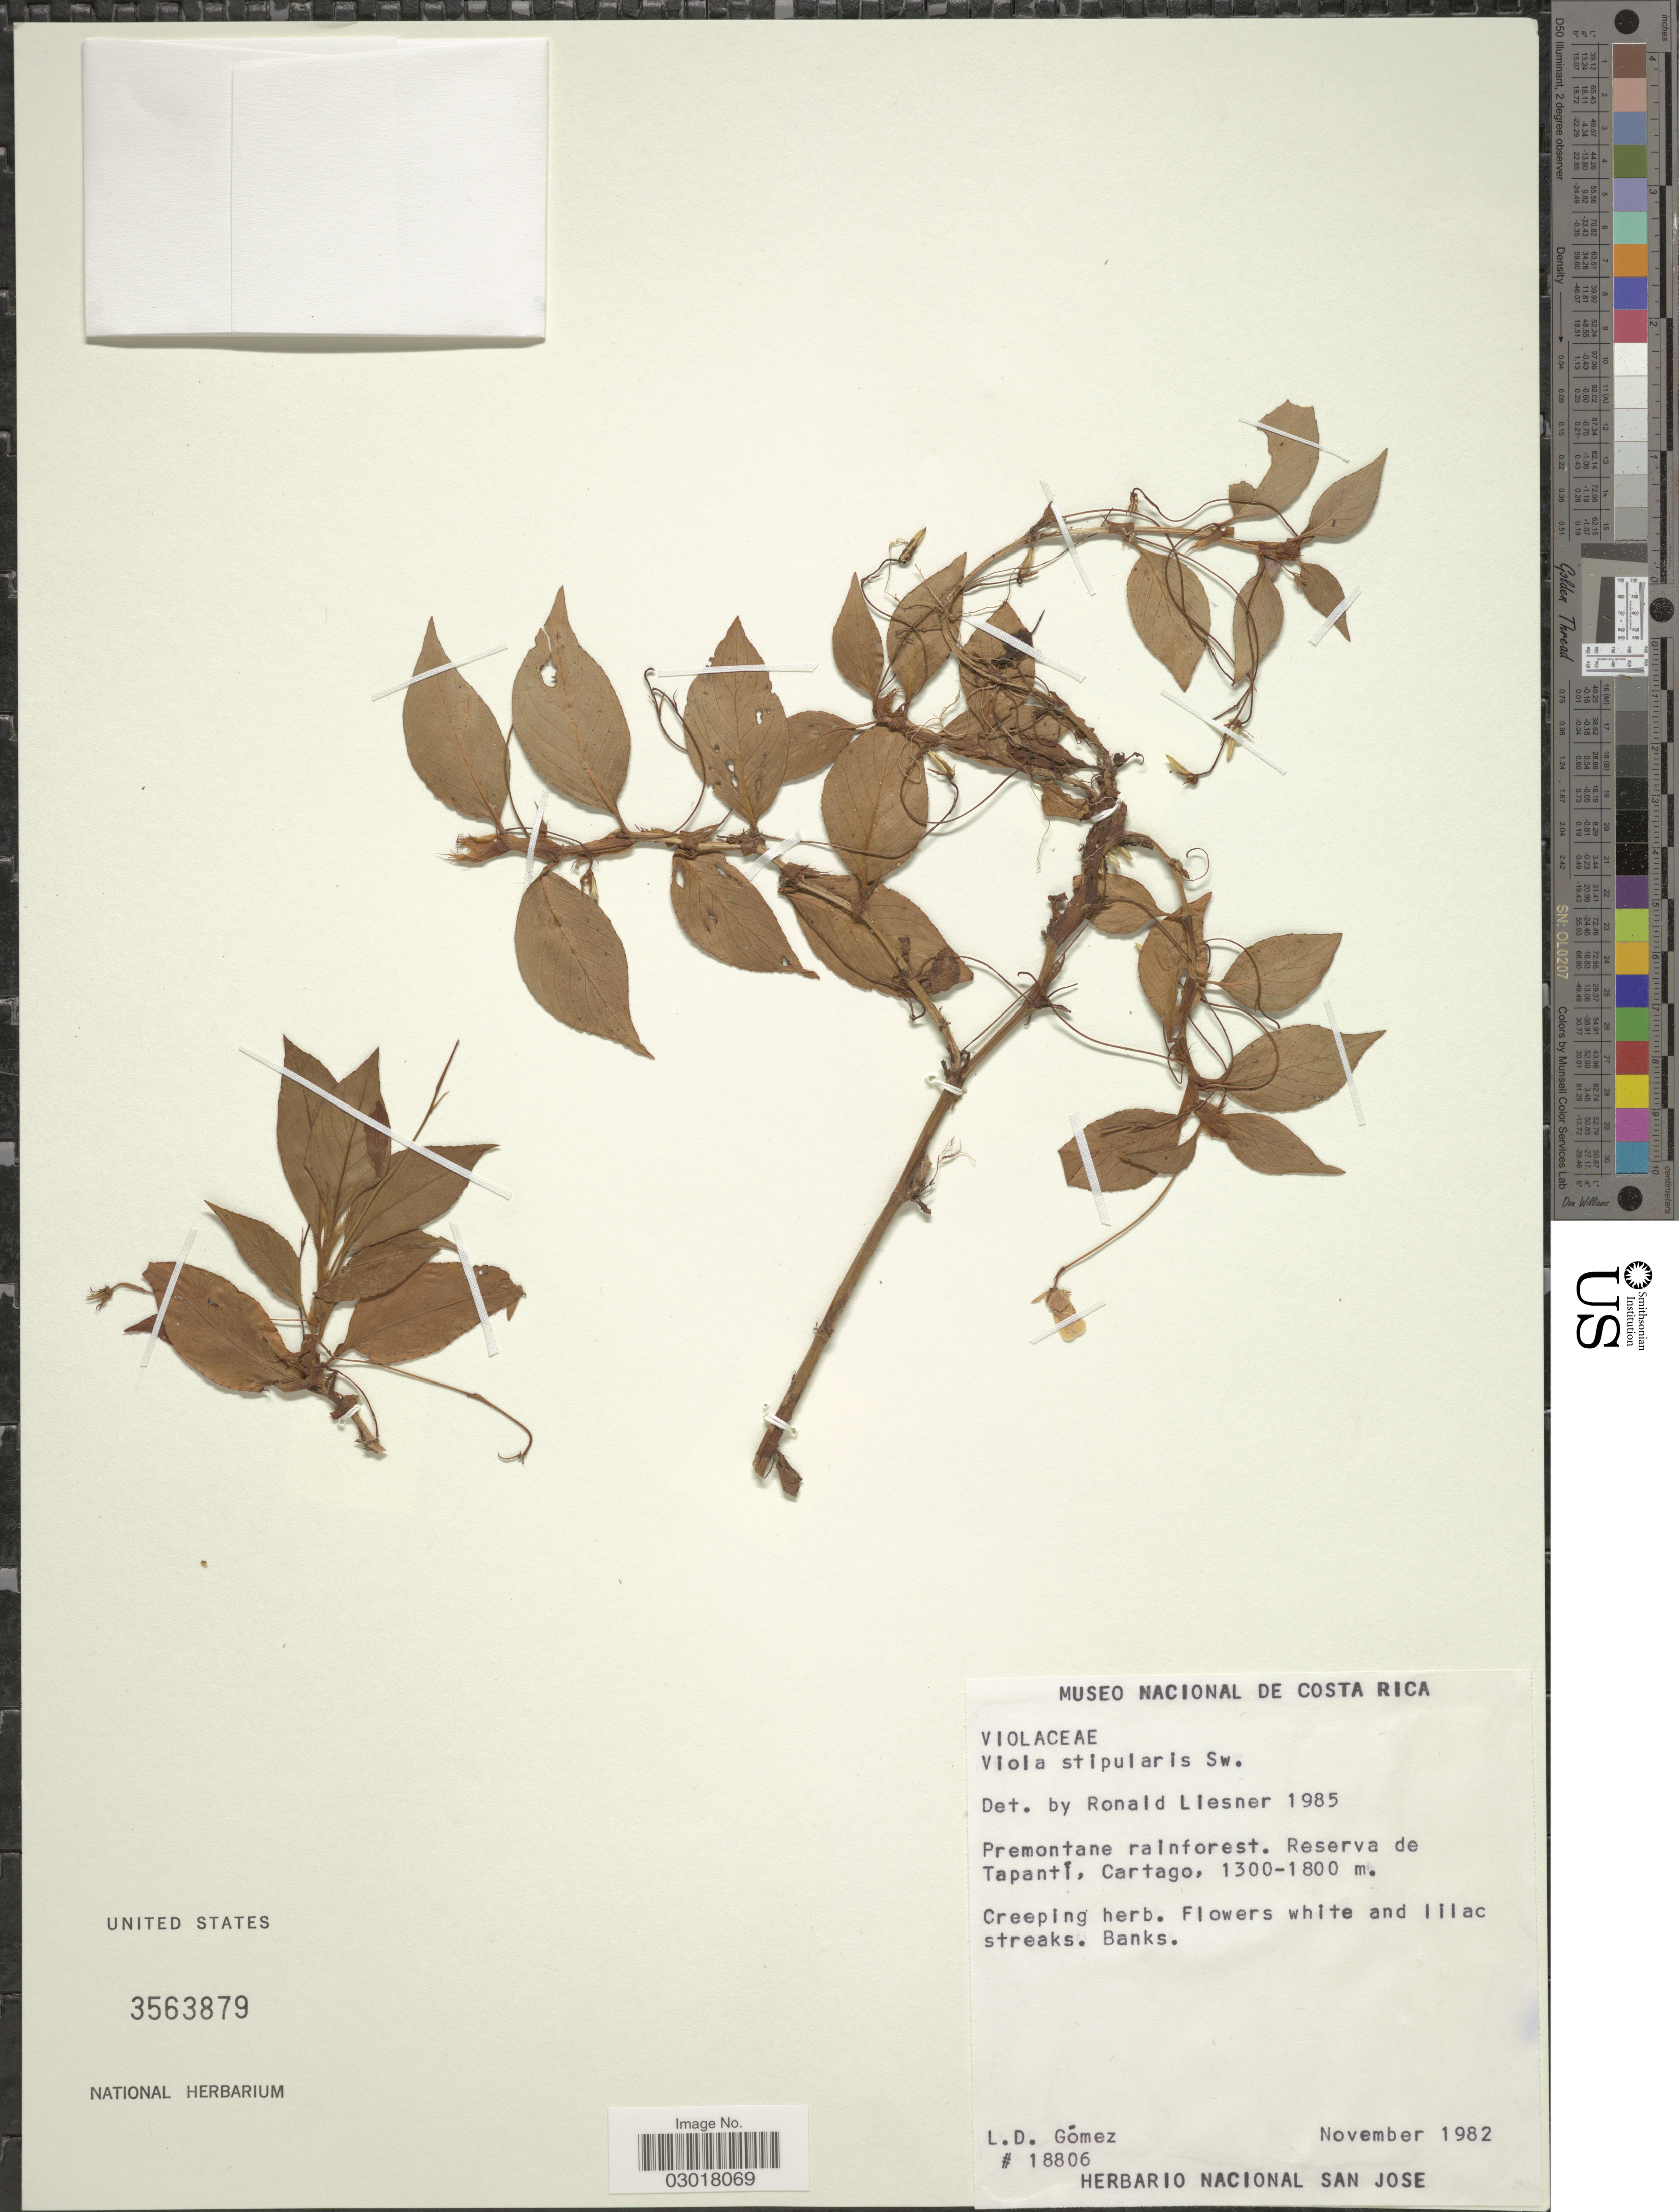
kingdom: Plantae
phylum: Tracheophyta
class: Magnoliopsida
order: Malpighiales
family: Violaceae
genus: Viola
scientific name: Viola stipularis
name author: Sw.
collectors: L. D. Gómez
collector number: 18806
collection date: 1982-11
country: Costa Rica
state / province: Cartago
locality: Reserva de Tapantí.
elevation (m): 1300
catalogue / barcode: US 3563879